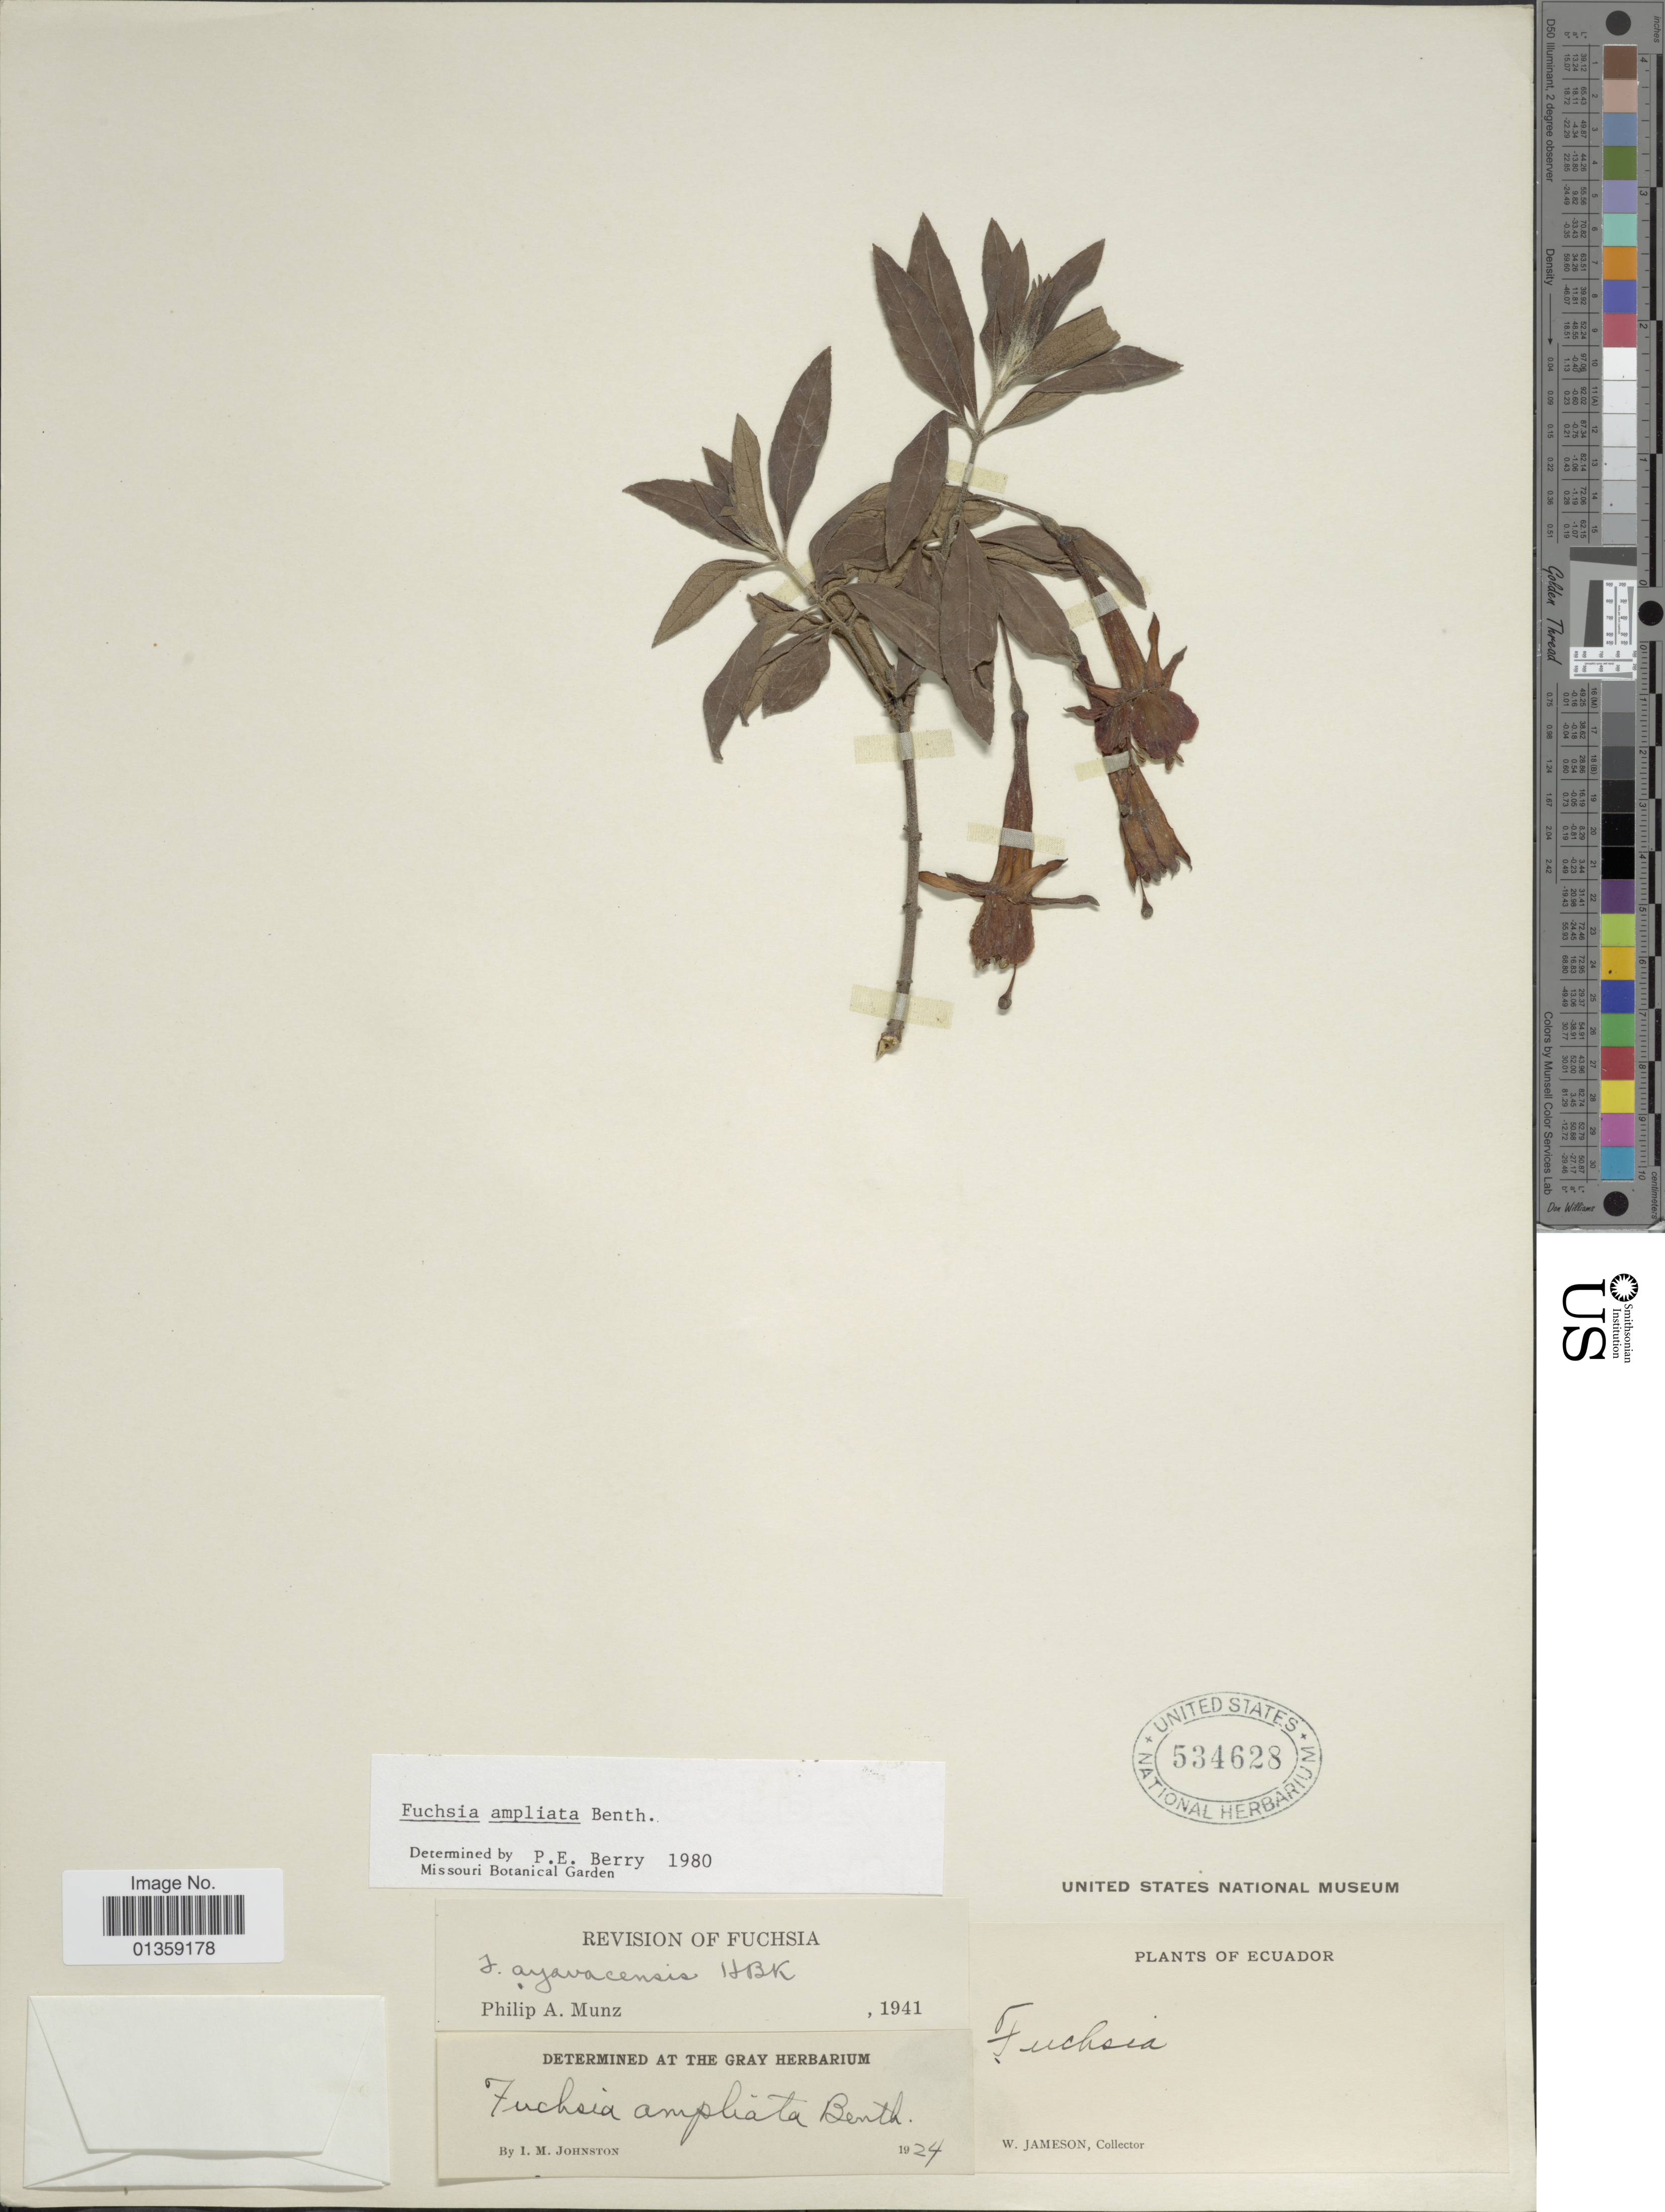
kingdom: Plantae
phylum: Tracheophyta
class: Magnoliopsida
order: Myrtales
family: Onagraceae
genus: Fuchsia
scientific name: Fuchsia ampliata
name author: Benth.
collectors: W. Jameson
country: Ecuador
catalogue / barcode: US 534628